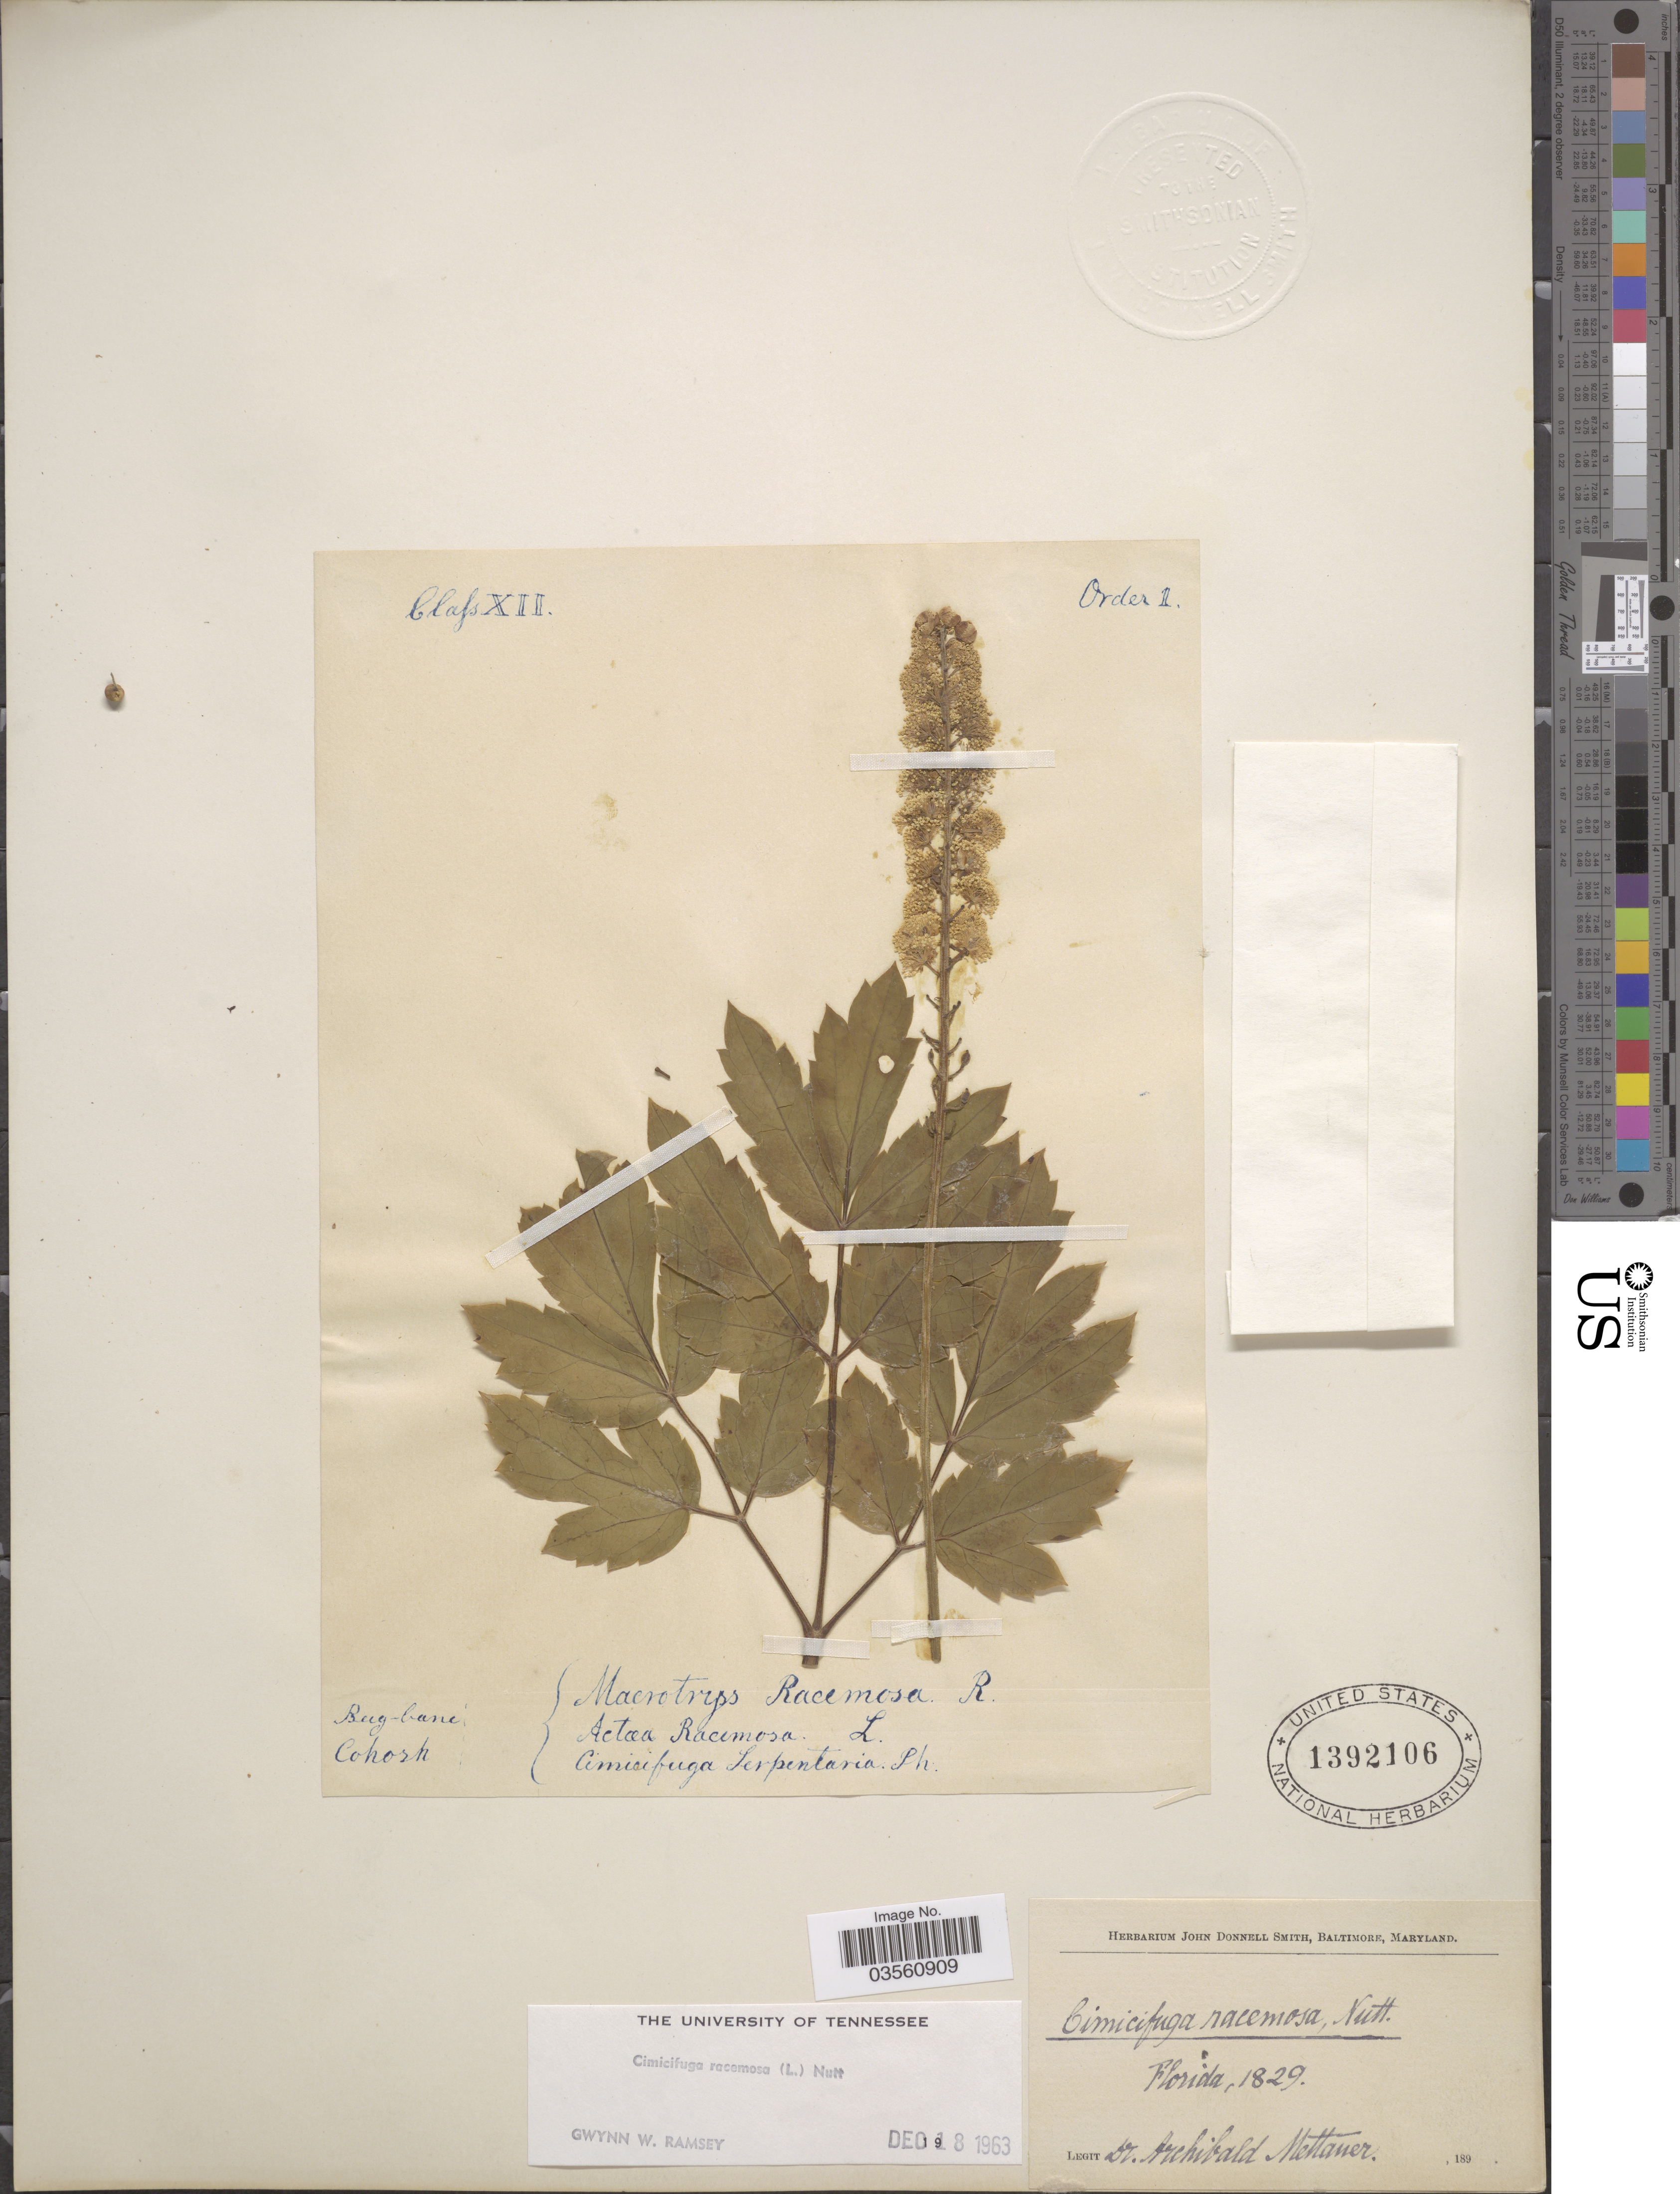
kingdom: Plantae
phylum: Tracheophyta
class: Magnoliopsida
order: Ranunculales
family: Ranunculaceae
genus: Actaea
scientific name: Actaea racemosa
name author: L.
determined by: Strong, M. T., (US), Smithsonian Institution - National Museum of Natural History (UNITED STATES)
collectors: A. Mettauer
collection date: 1829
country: United States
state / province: Florida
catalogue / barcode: US 1392106